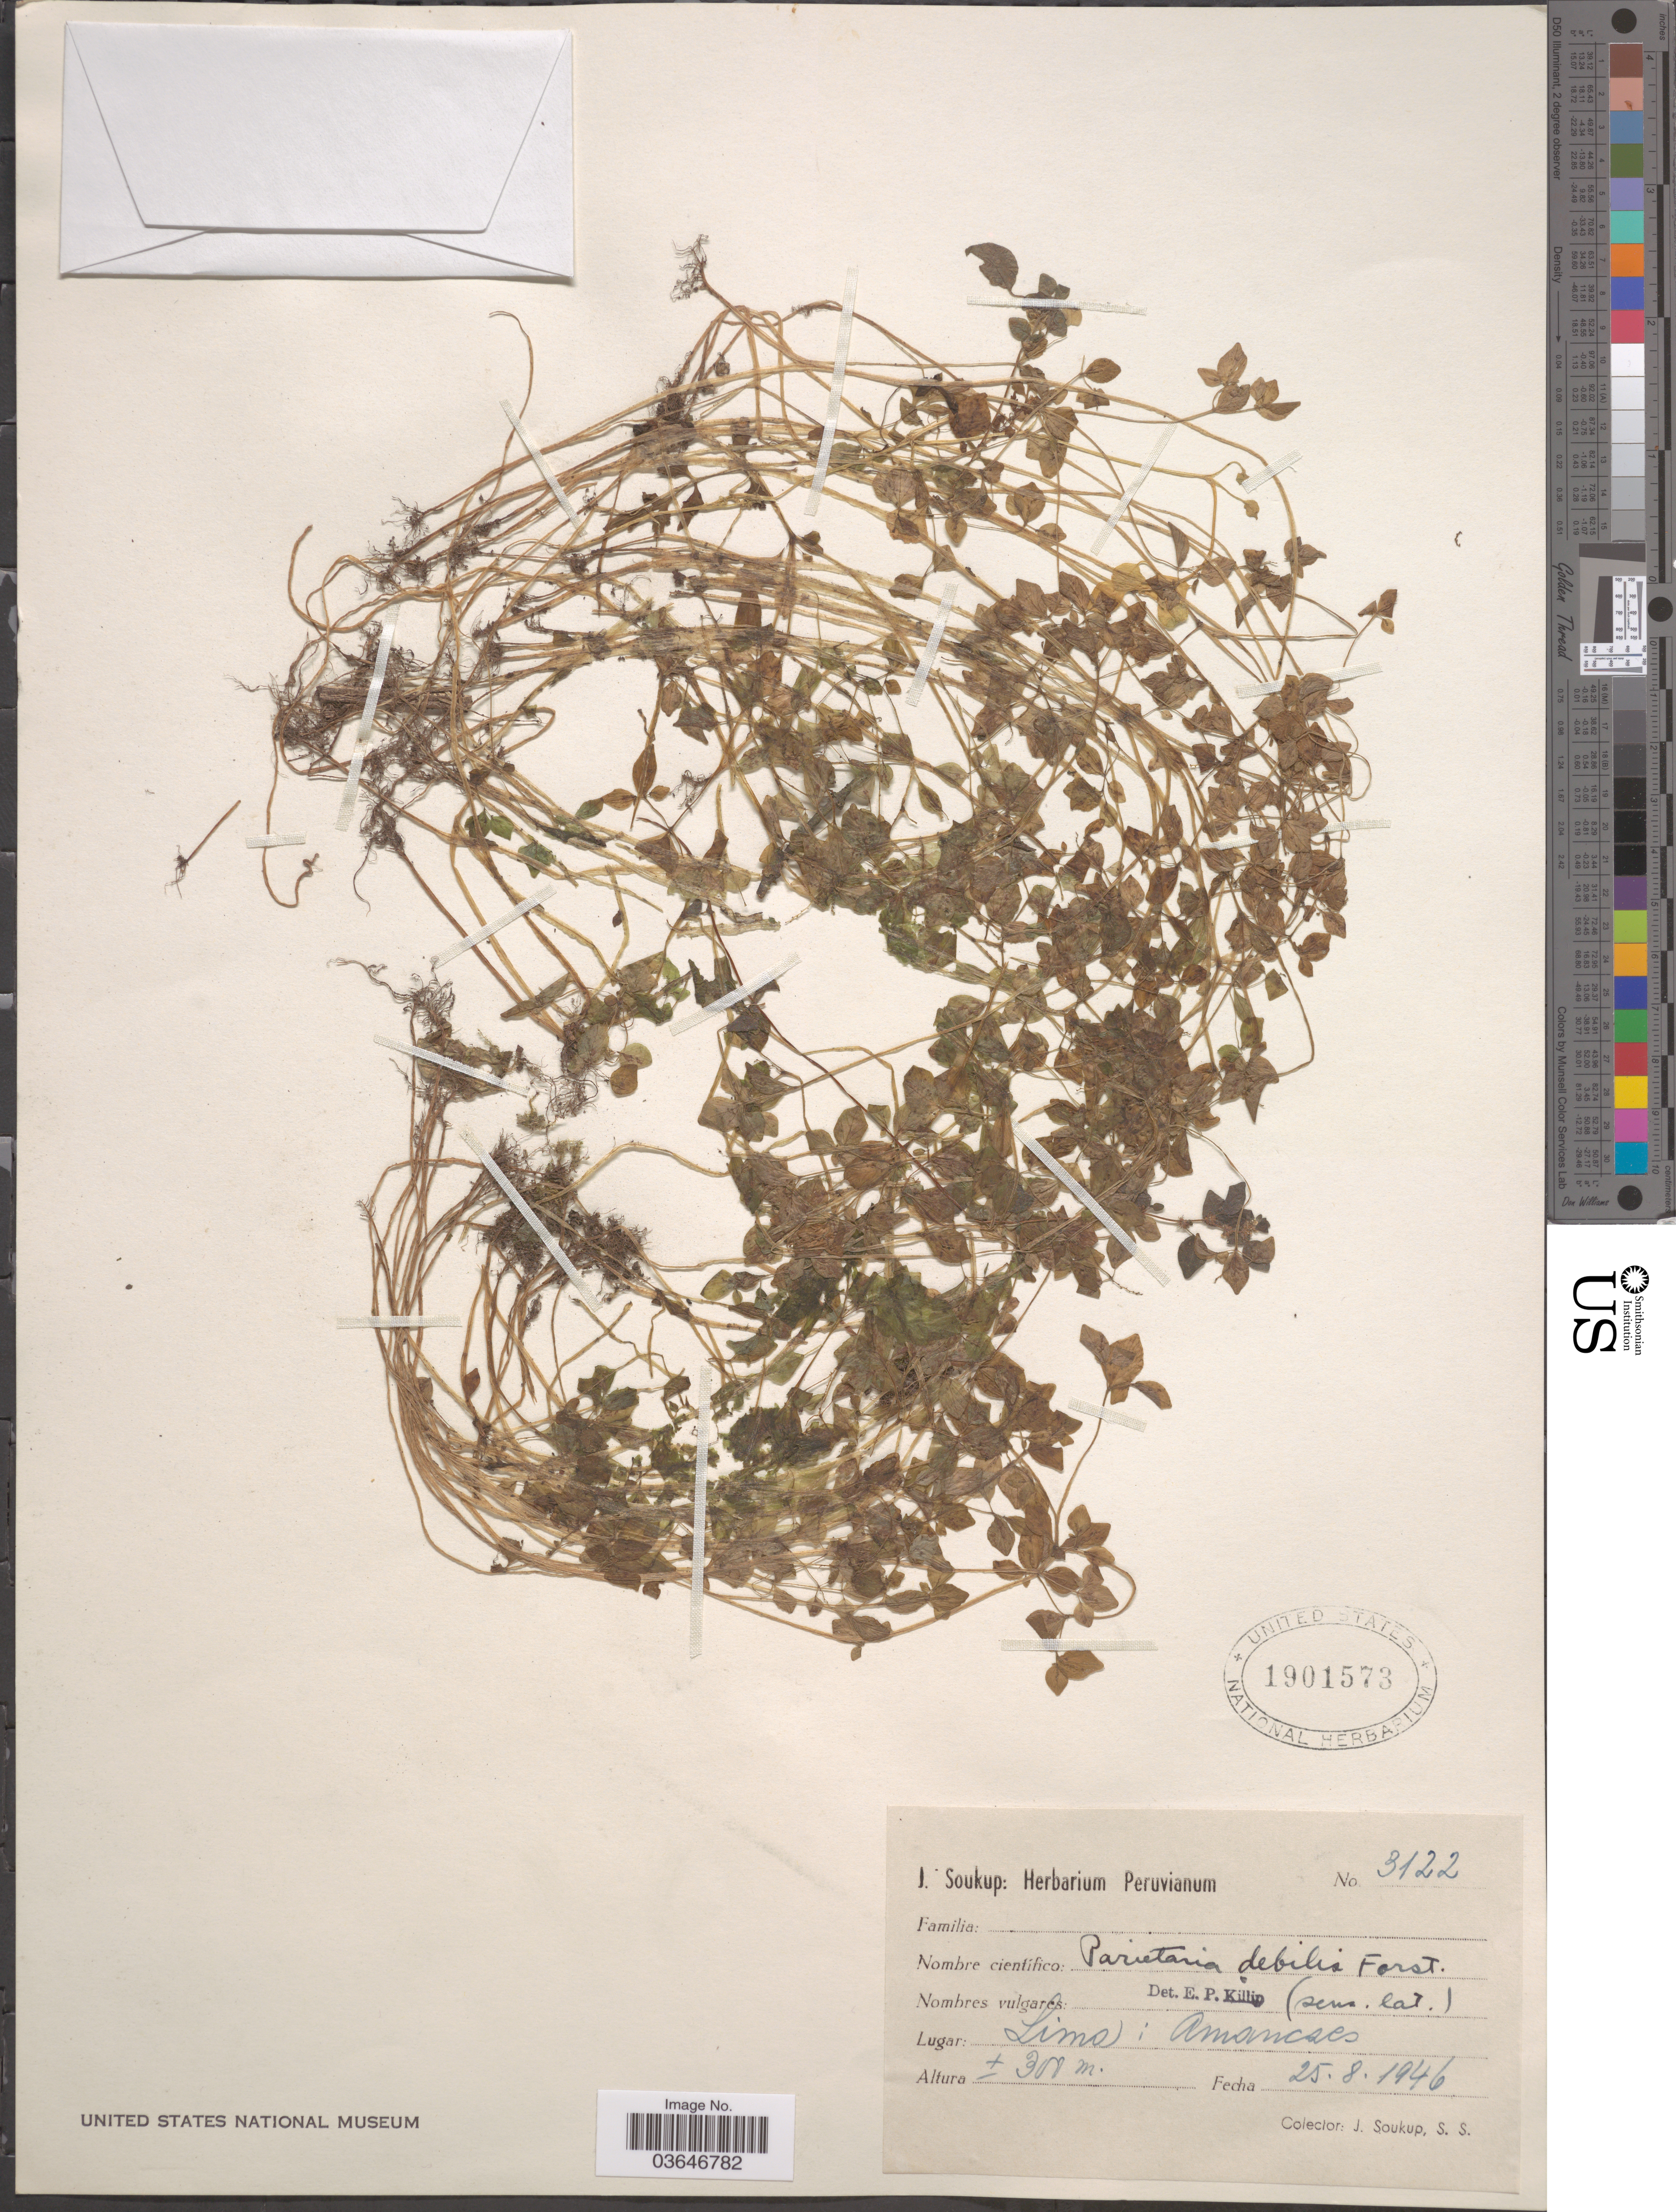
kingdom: Plantae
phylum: Tracheophyta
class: Magnoliopsida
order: Rosales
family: Urticaceae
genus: Parietaria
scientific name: Parietaria debilis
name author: G. Forst.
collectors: J. Soukup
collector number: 3122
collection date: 1946-08-25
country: Peru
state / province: Lima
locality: Amancaes.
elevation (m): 300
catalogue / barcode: US 1901573